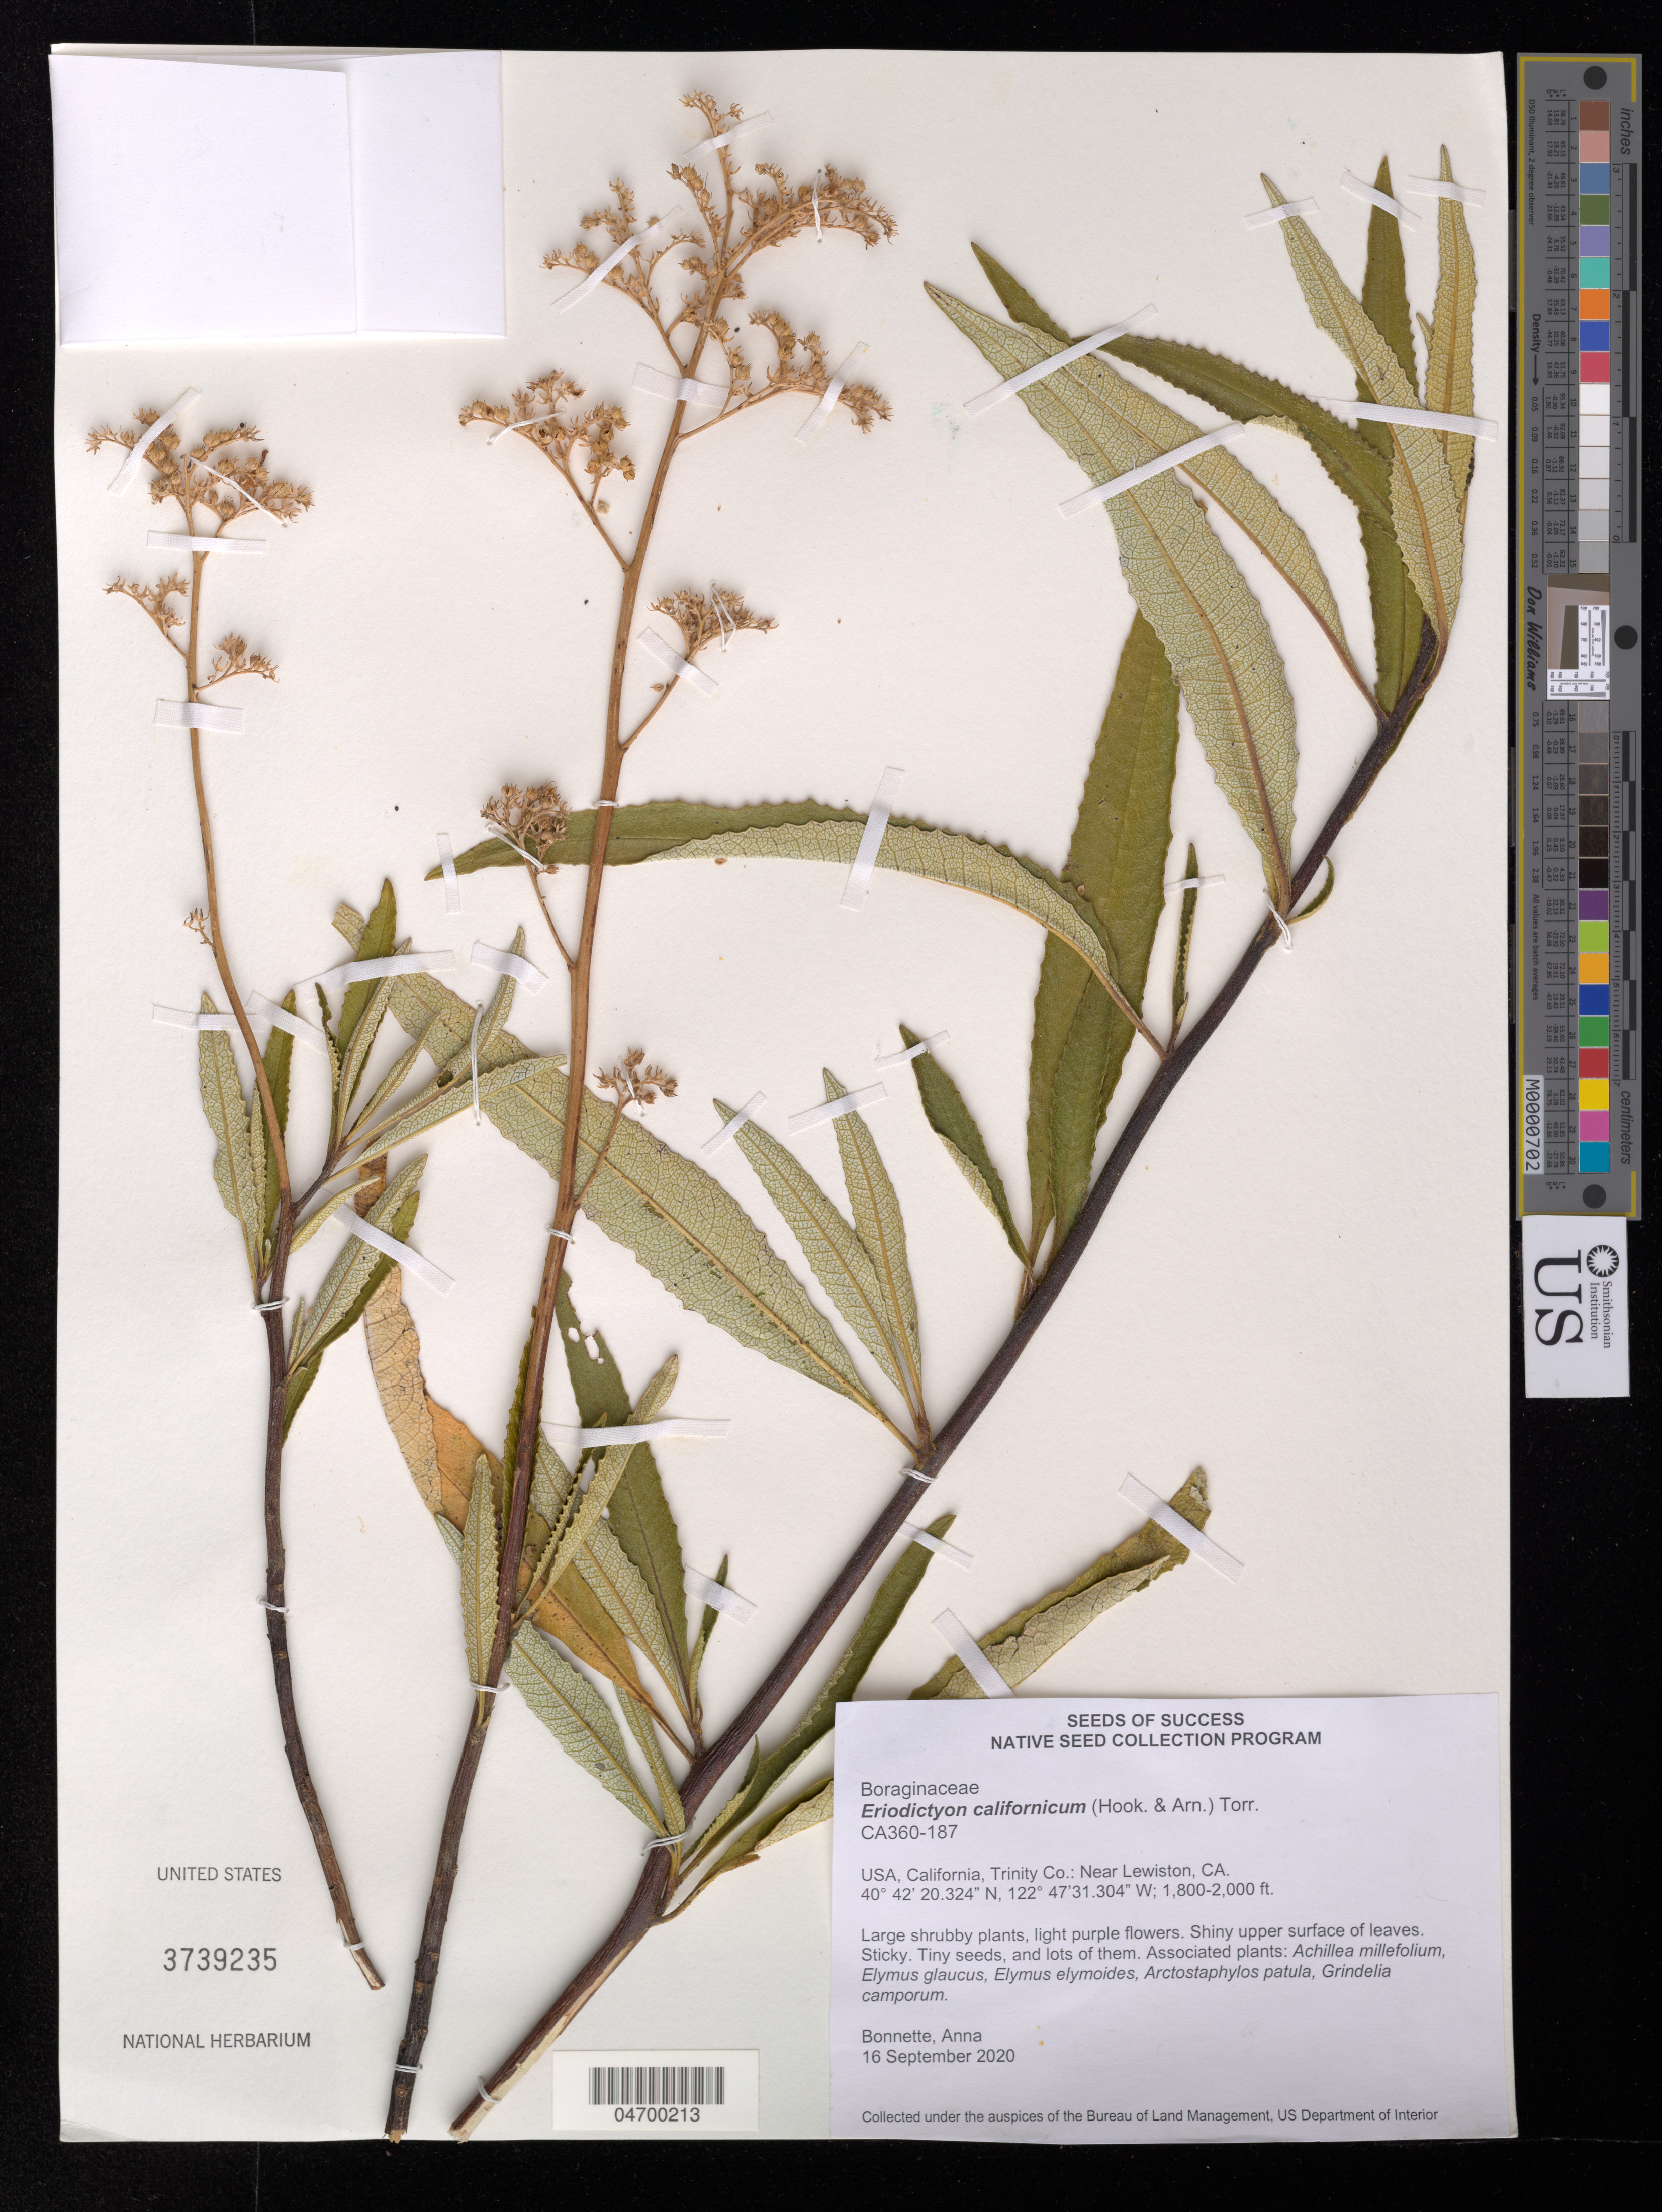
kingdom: Plantae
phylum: Tracheophyta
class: Magnoliopsida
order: Boraginales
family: Namaceae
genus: Eriodictyon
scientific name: Eriodictyon californicum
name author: (Hook. & Arn.) Torr.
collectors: A. Bonnette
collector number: CA360-187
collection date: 2020-09-16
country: United States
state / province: California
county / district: Trinity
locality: Trinity Co.: Near Lewiston.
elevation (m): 549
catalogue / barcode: US 3739235